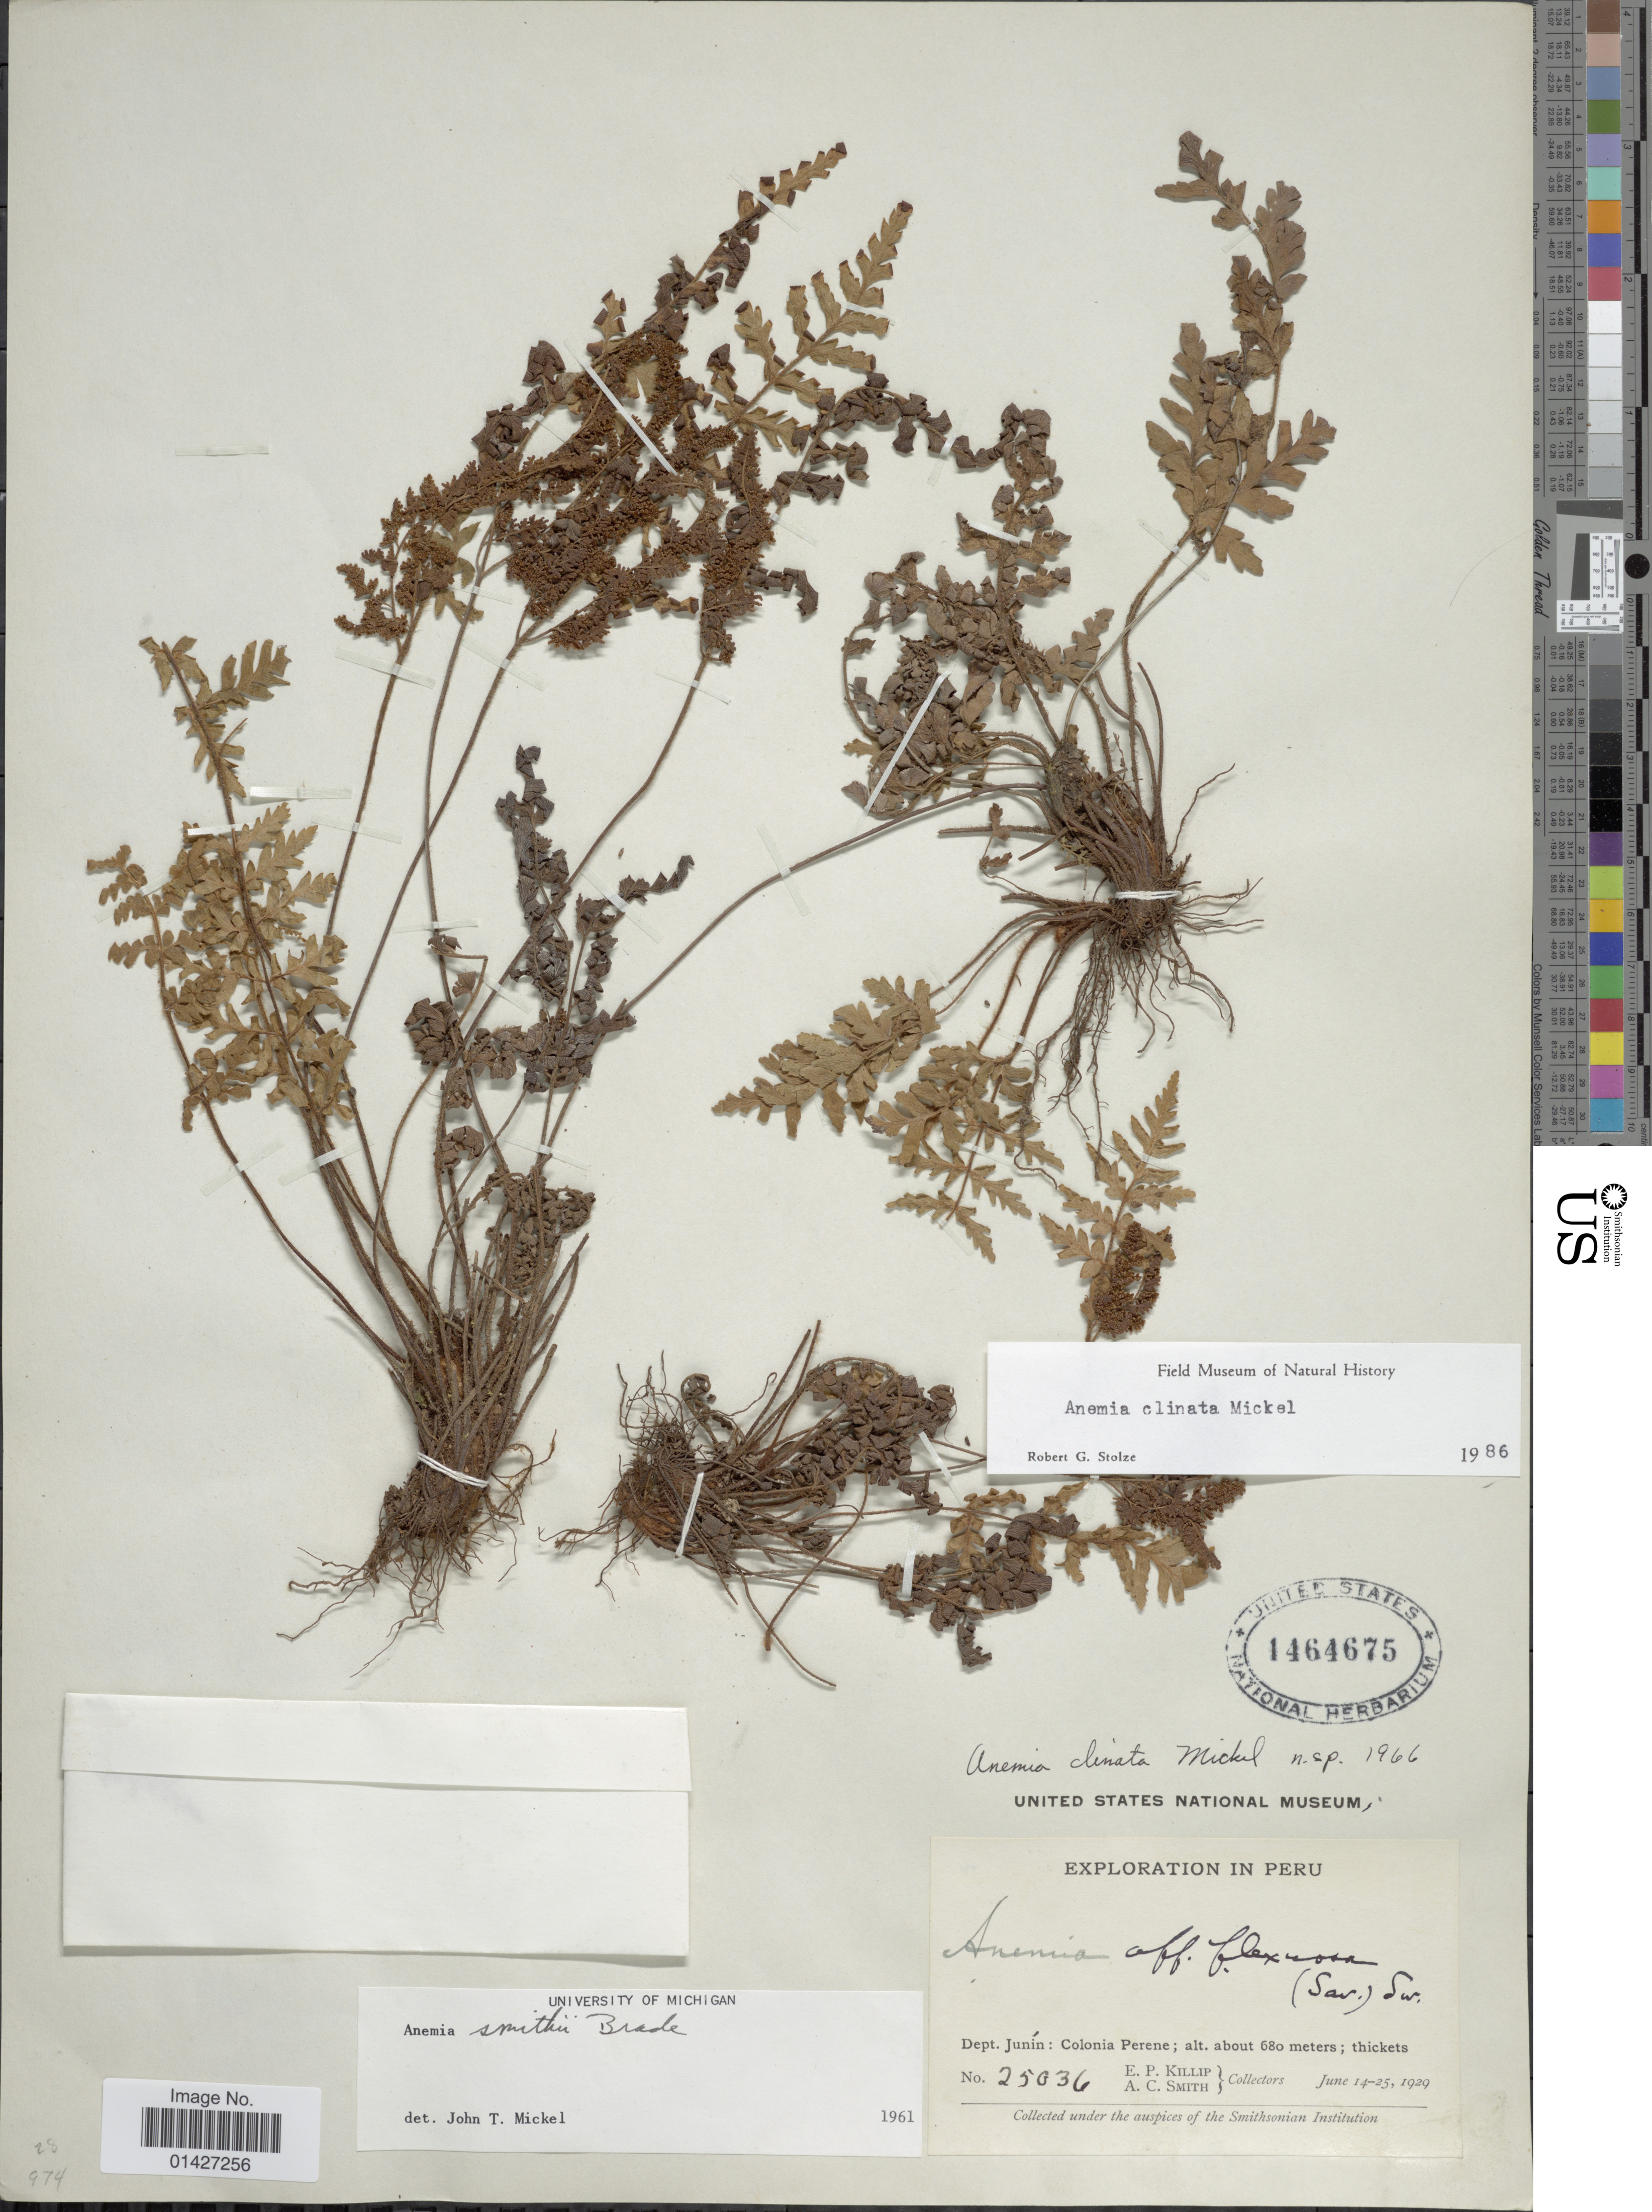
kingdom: Plantae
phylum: Tracheophyta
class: Polypodiopsida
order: Schizaeales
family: Anemiaceae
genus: Anemia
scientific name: Anemia clinata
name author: Mickel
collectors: E. P. Killip & A. C. Smith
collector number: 25036*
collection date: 1929-06-14/1929-06-25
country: Peru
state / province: Junín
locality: Dept. Junín: Colonia Perene, Thickets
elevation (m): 680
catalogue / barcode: US 1464675